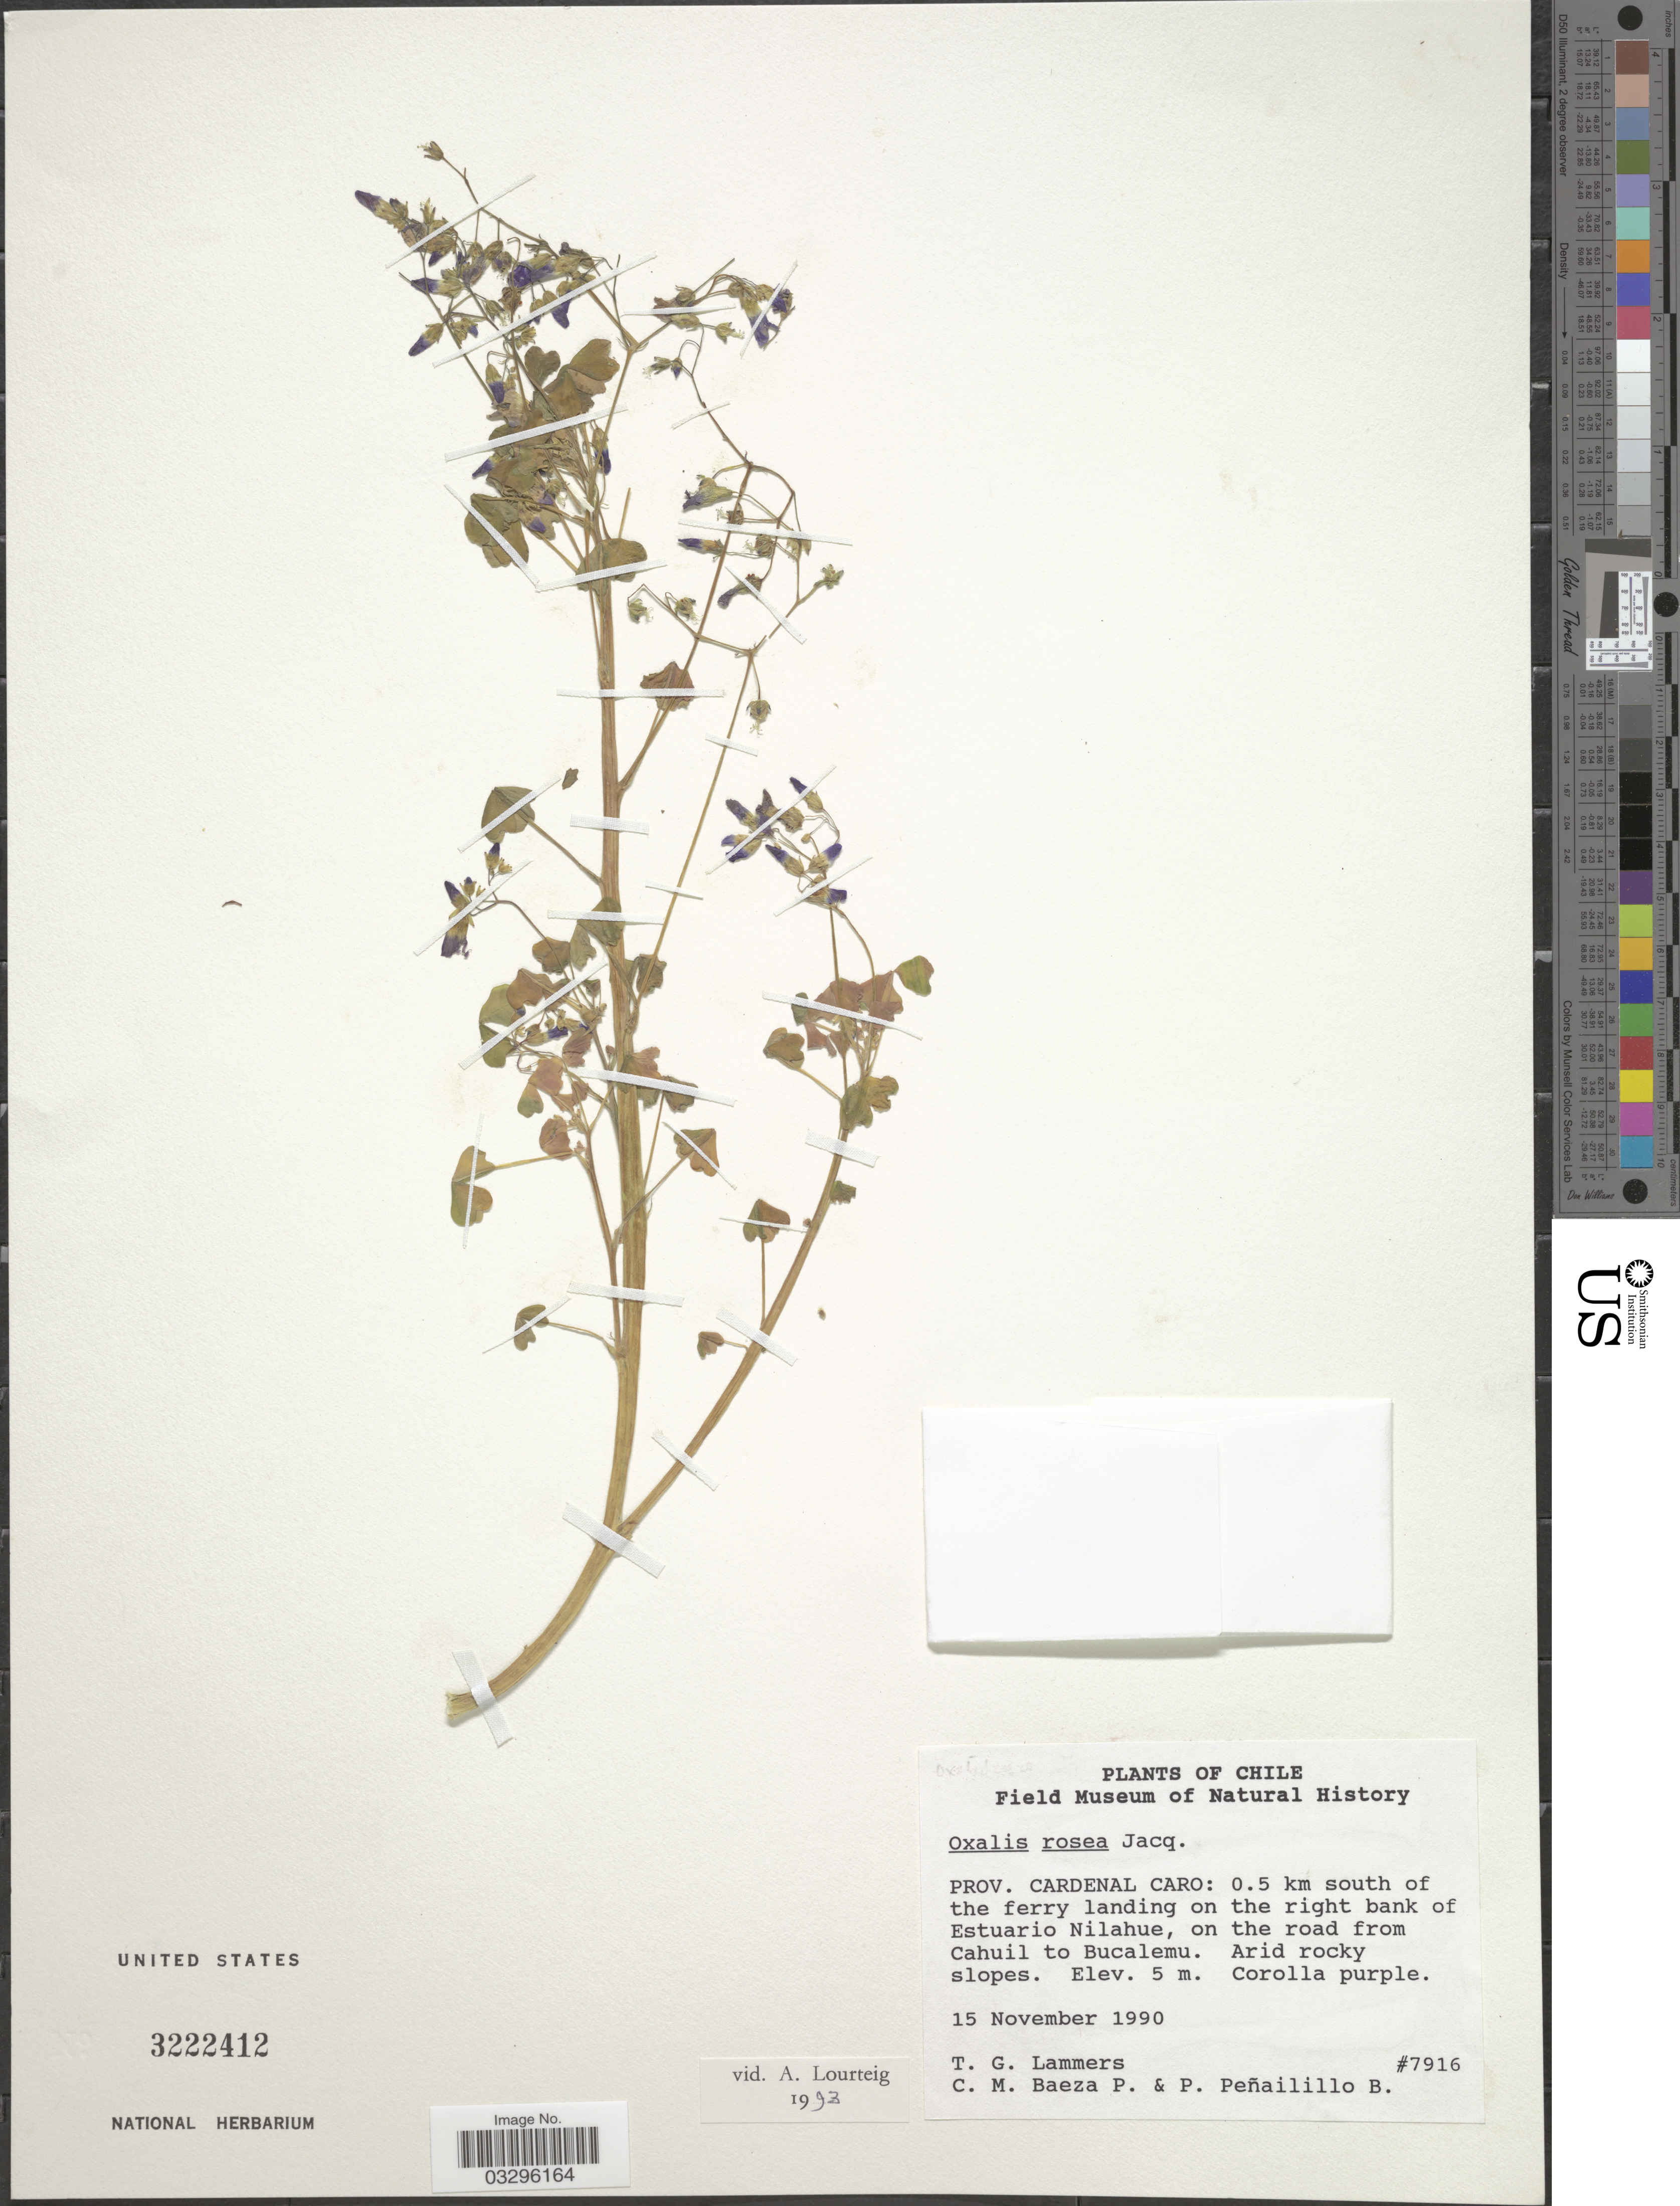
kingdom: Plantae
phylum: Tracheophyta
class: Magnoliopsida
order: Oxalidales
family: Oxalidaceae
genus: Oxalis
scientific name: Oxalis rosea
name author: Jacq.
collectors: T. Lammers, C. Baeza & P. Peñailillo B.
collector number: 7916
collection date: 1990-11-15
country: Chile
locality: Prov. Cardenal Caro: 0.5 km south of the ferry landing on the right bank of Estuario Nilahue, on the road from Cahuil to Bucalemu.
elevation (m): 5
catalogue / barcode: US 3222412